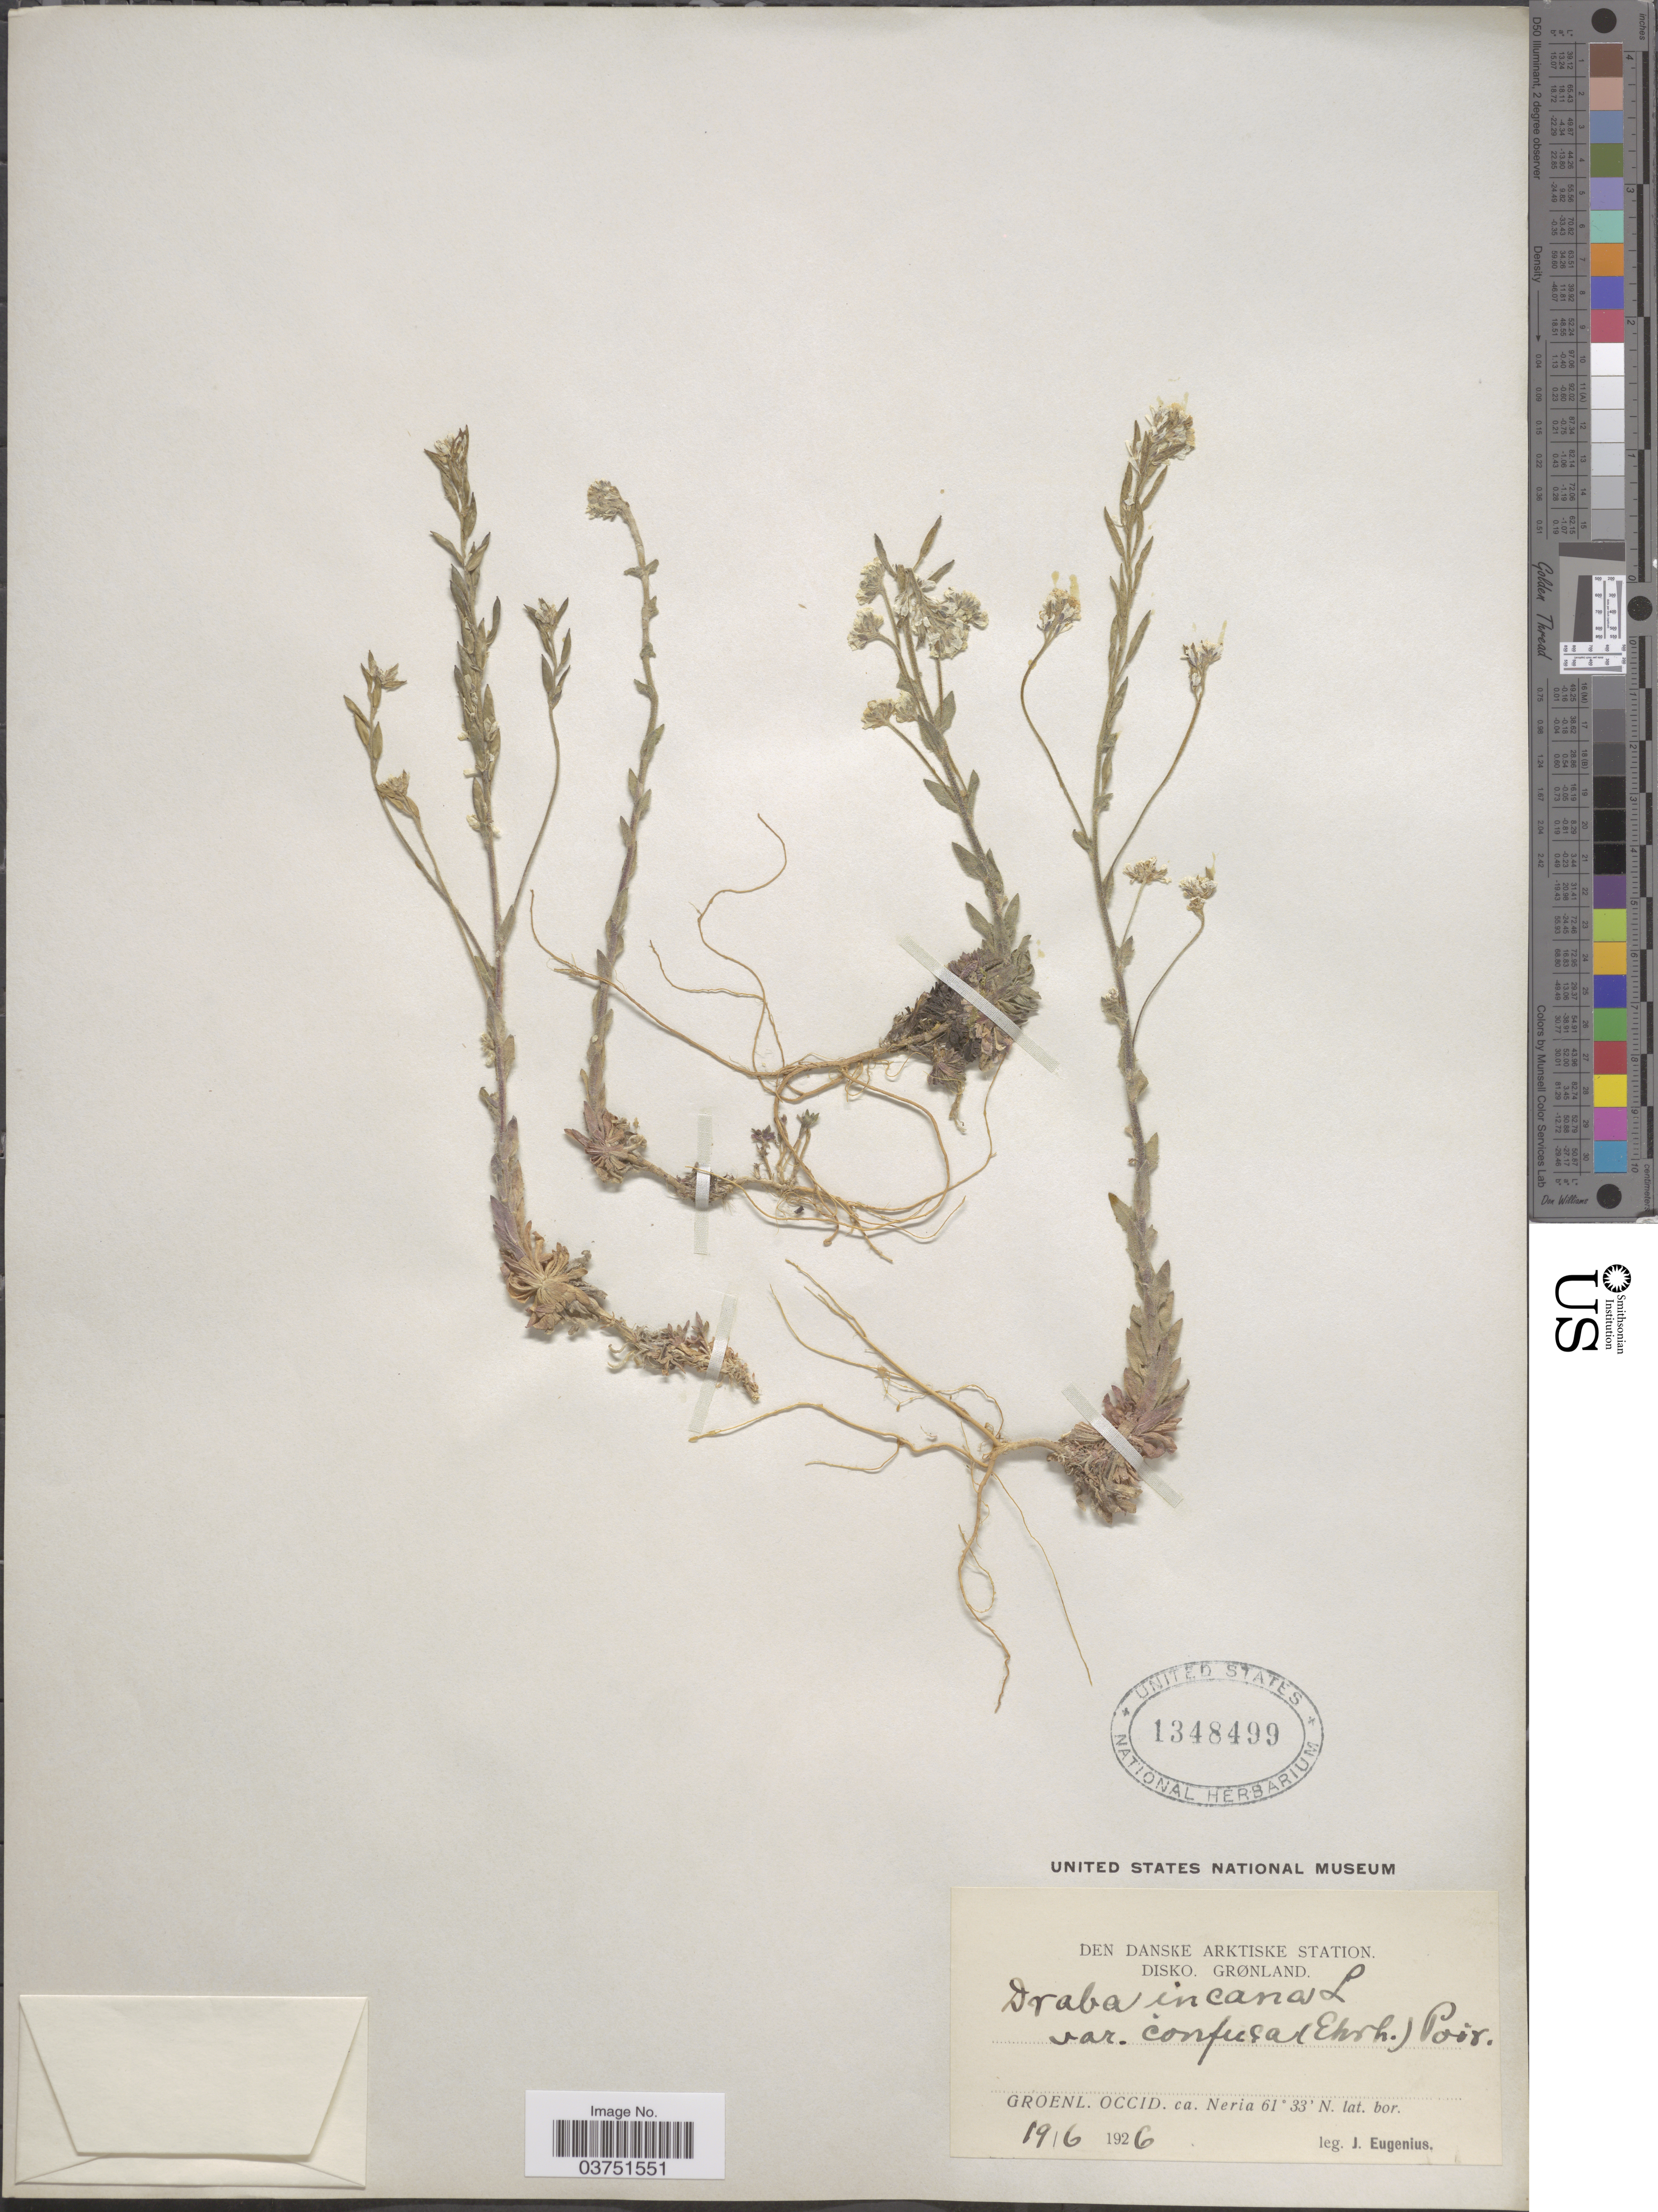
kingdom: Plantae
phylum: Tracheophyta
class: Magnoliopsida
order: Brassicales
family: Brassicaceae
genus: Draba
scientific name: Draba incana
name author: L.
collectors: J. Eugenius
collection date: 1926-06-19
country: Greenland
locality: Den Danske Arktiske Station. Disko Grønland. Groenl. Occid. ca. Neria.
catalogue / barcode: US 1348499